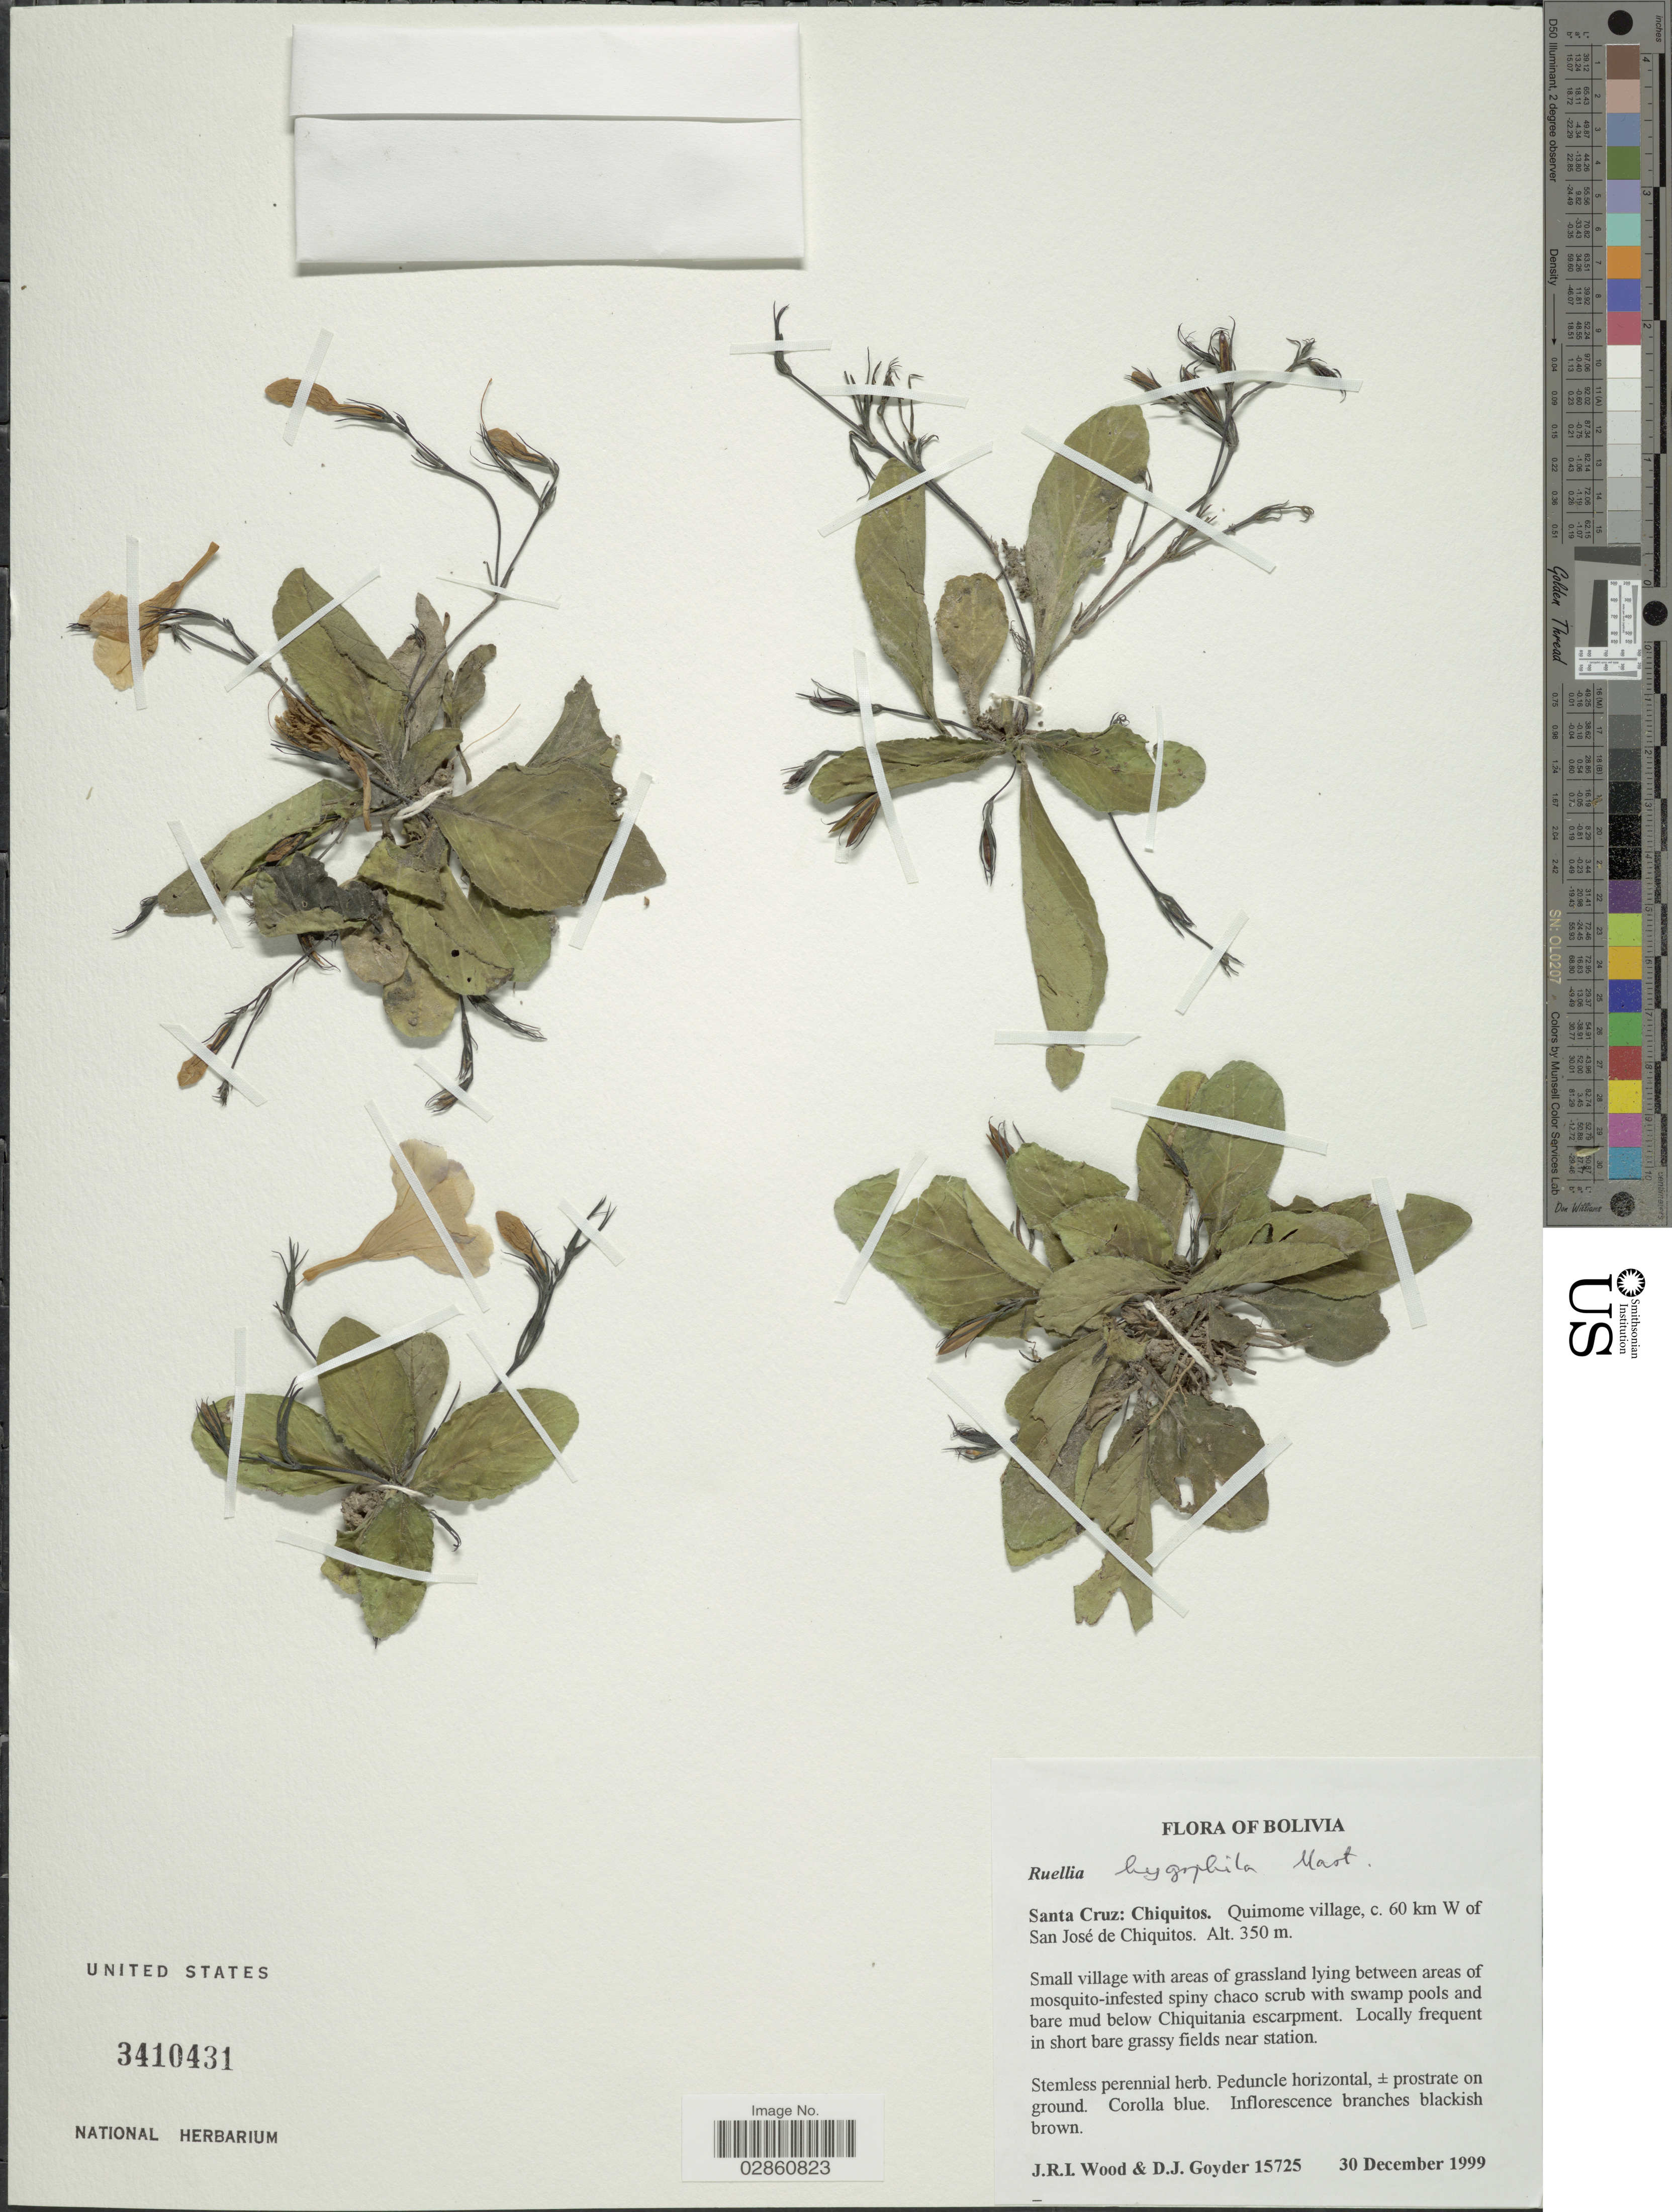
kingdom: Plantae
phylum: Tracheophyta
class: Magnoliopsida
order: Lamiales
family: Acanthaceae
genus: Ruellia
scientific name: Ruellia hygrophila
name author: Mart.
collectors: J. R. I. Wood & D. Goyder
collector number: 15725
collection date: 1999-12-30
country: Bolivia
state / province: Santa Cruz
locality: Chiquitos. Quimome village, c. 60 km W of San José de Chiquitos.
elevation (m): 350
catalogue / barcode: US 3410431